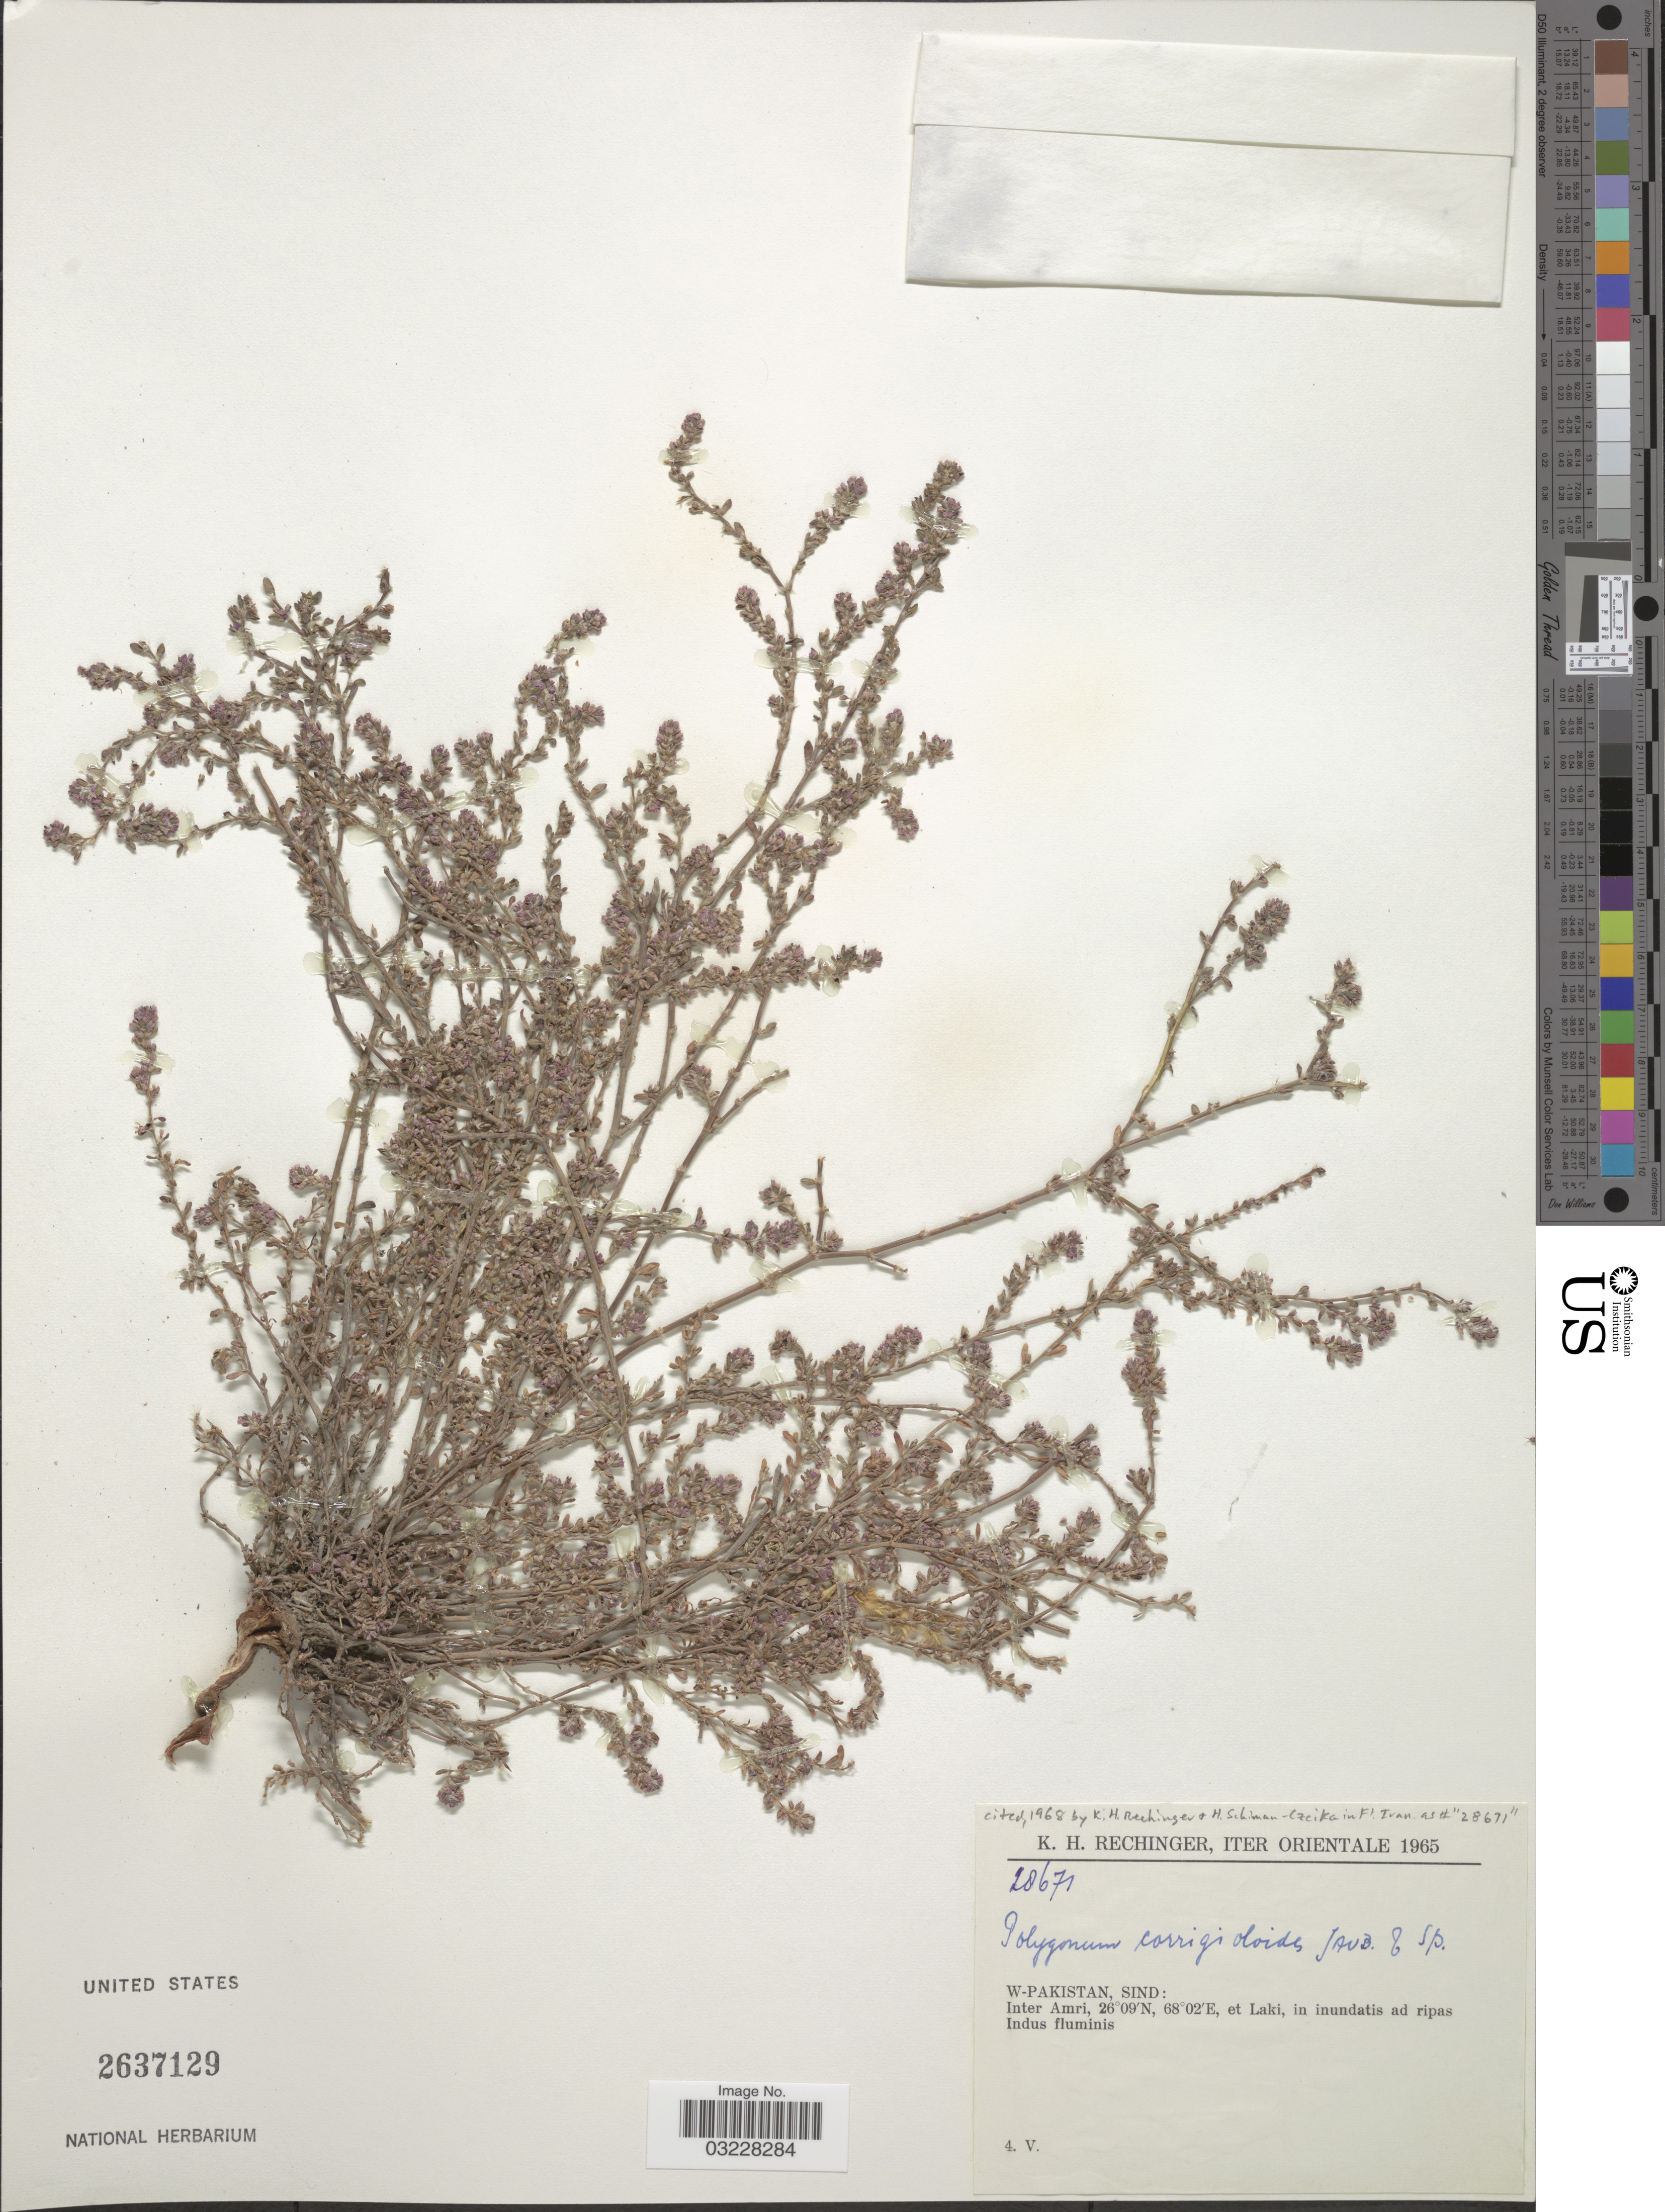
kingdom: Plantae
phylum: Tracheophyta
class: Magnoliopsida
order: Caryophyllales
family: Polygonaceae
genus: Polygonum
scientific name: Polygonum corrigioloides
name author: Jaub. & Spach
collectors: K. H. Rechinger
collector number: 28671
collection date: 1965-05-04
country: Pakistan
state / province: Sindh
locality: W-Pakistan, Sind: Inter Amri, et Laki, in inundatis ad ripas Indus fluminis.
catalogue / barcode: US 2637129